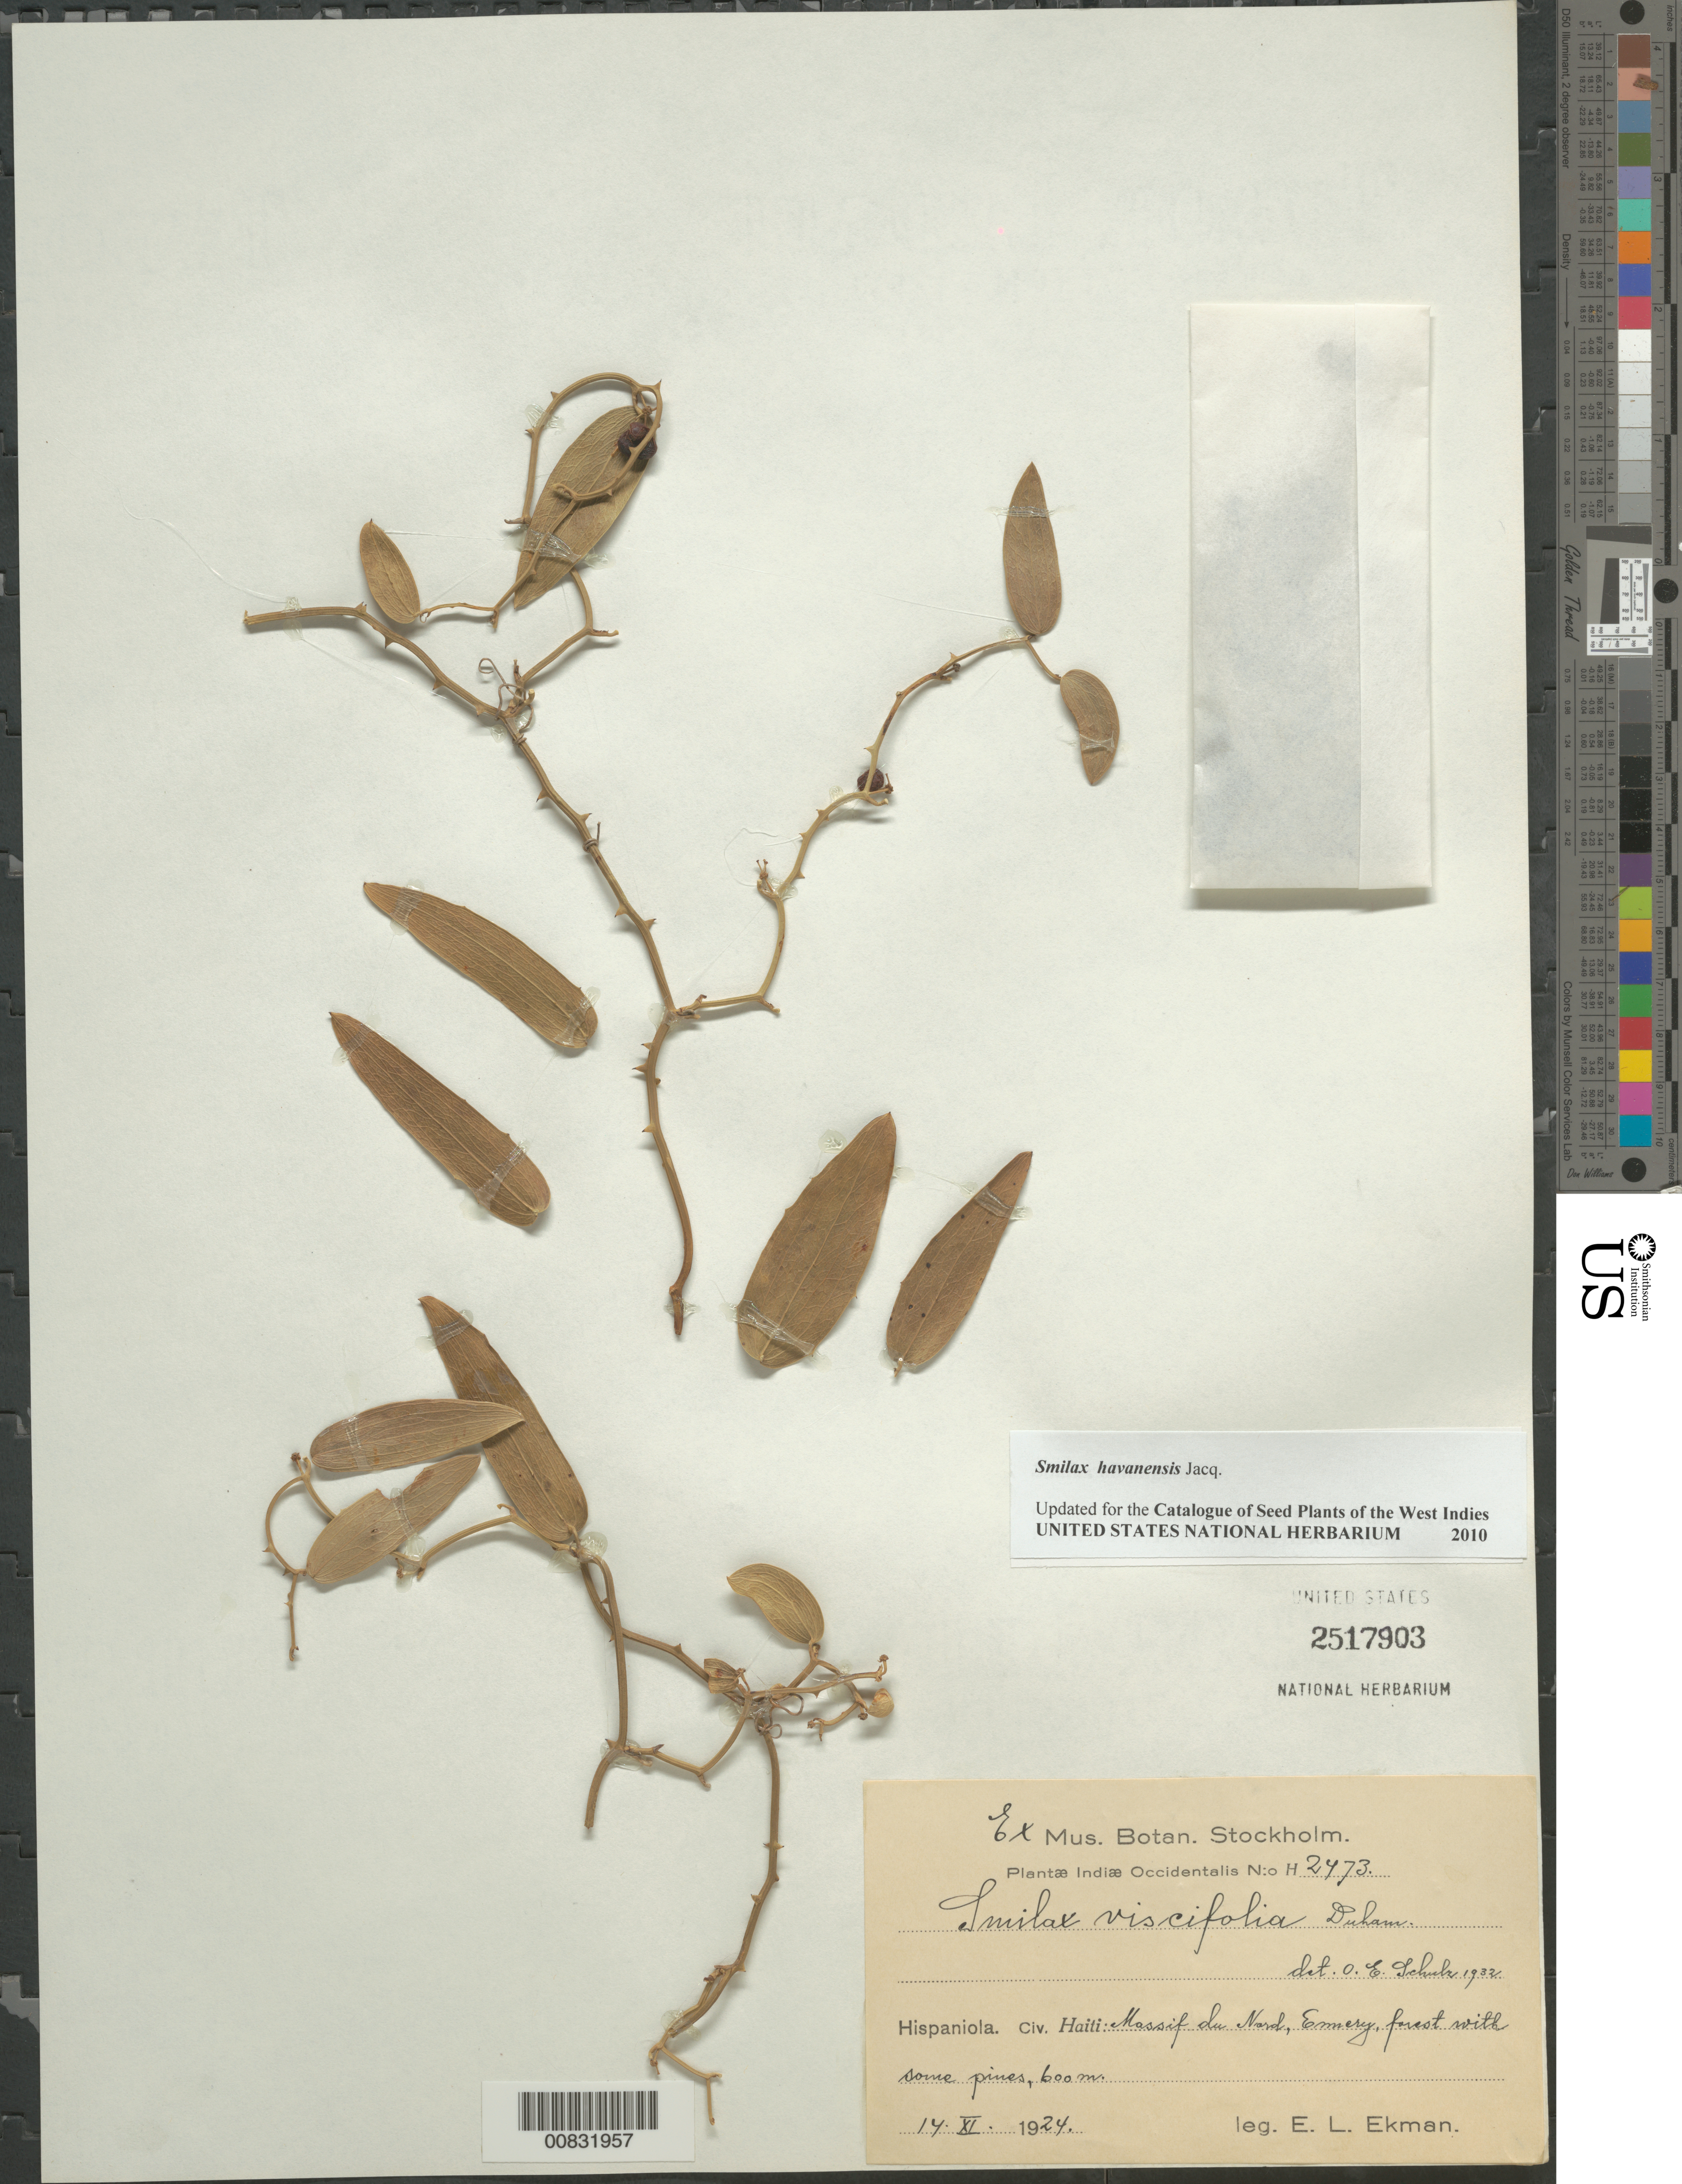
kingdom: Plantae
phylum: Tracheophyta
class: Liliopsida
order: Liliales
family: Smilacaceae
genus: Smilax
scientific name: Smilax havanensis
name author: Jacq.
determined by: Schulz, Otto E.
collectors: E. L. Ekman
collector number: H 2473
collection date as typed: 14 Nov 1924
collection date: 1924-11-14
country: Haiti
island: Hispaniola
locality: Massif du Nord, Ennery.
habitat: Forest with some pines.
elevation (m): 600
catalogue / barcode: US 2517903